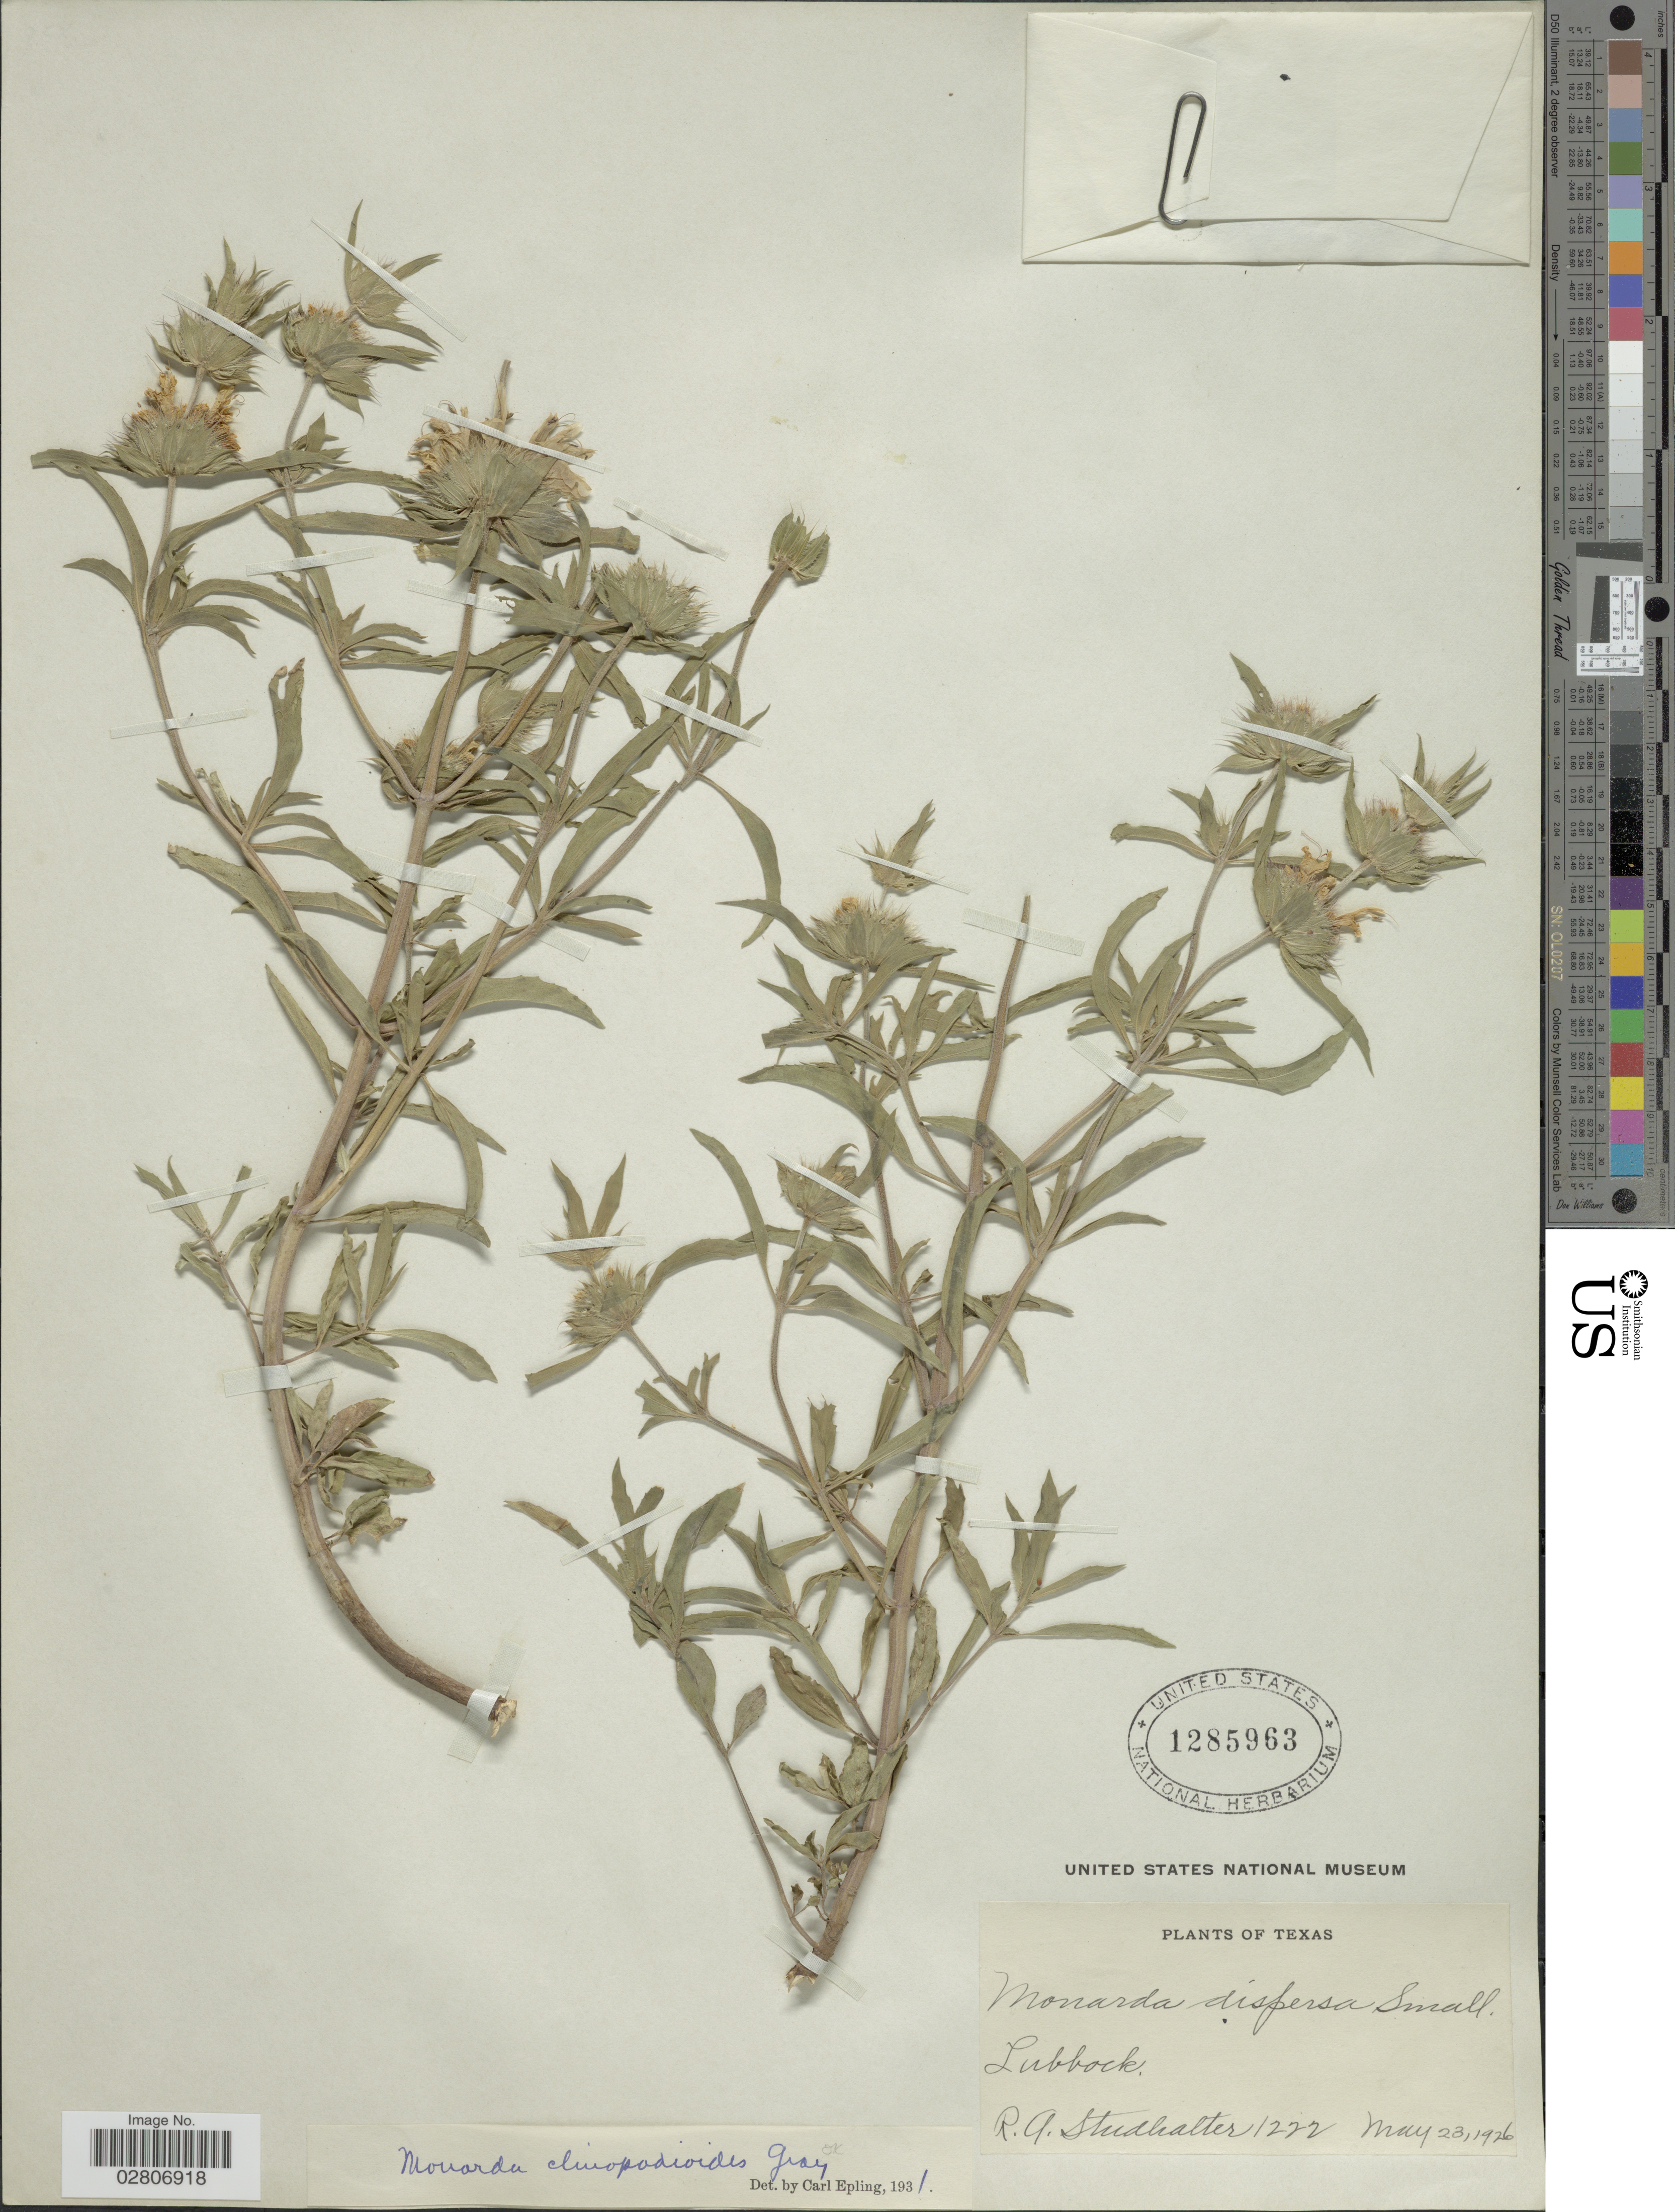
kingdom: Plantae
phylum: Tracheophyta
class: Magnoliopsida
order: Lamiales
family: Lamiaceae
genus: Monarda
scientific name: Monarda clinopodioides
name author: A. Gray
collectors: R. Studhalter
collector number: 1222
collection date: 1926-05-23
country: United States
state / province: Texas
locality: Lubbock.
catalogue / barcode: US 1285963